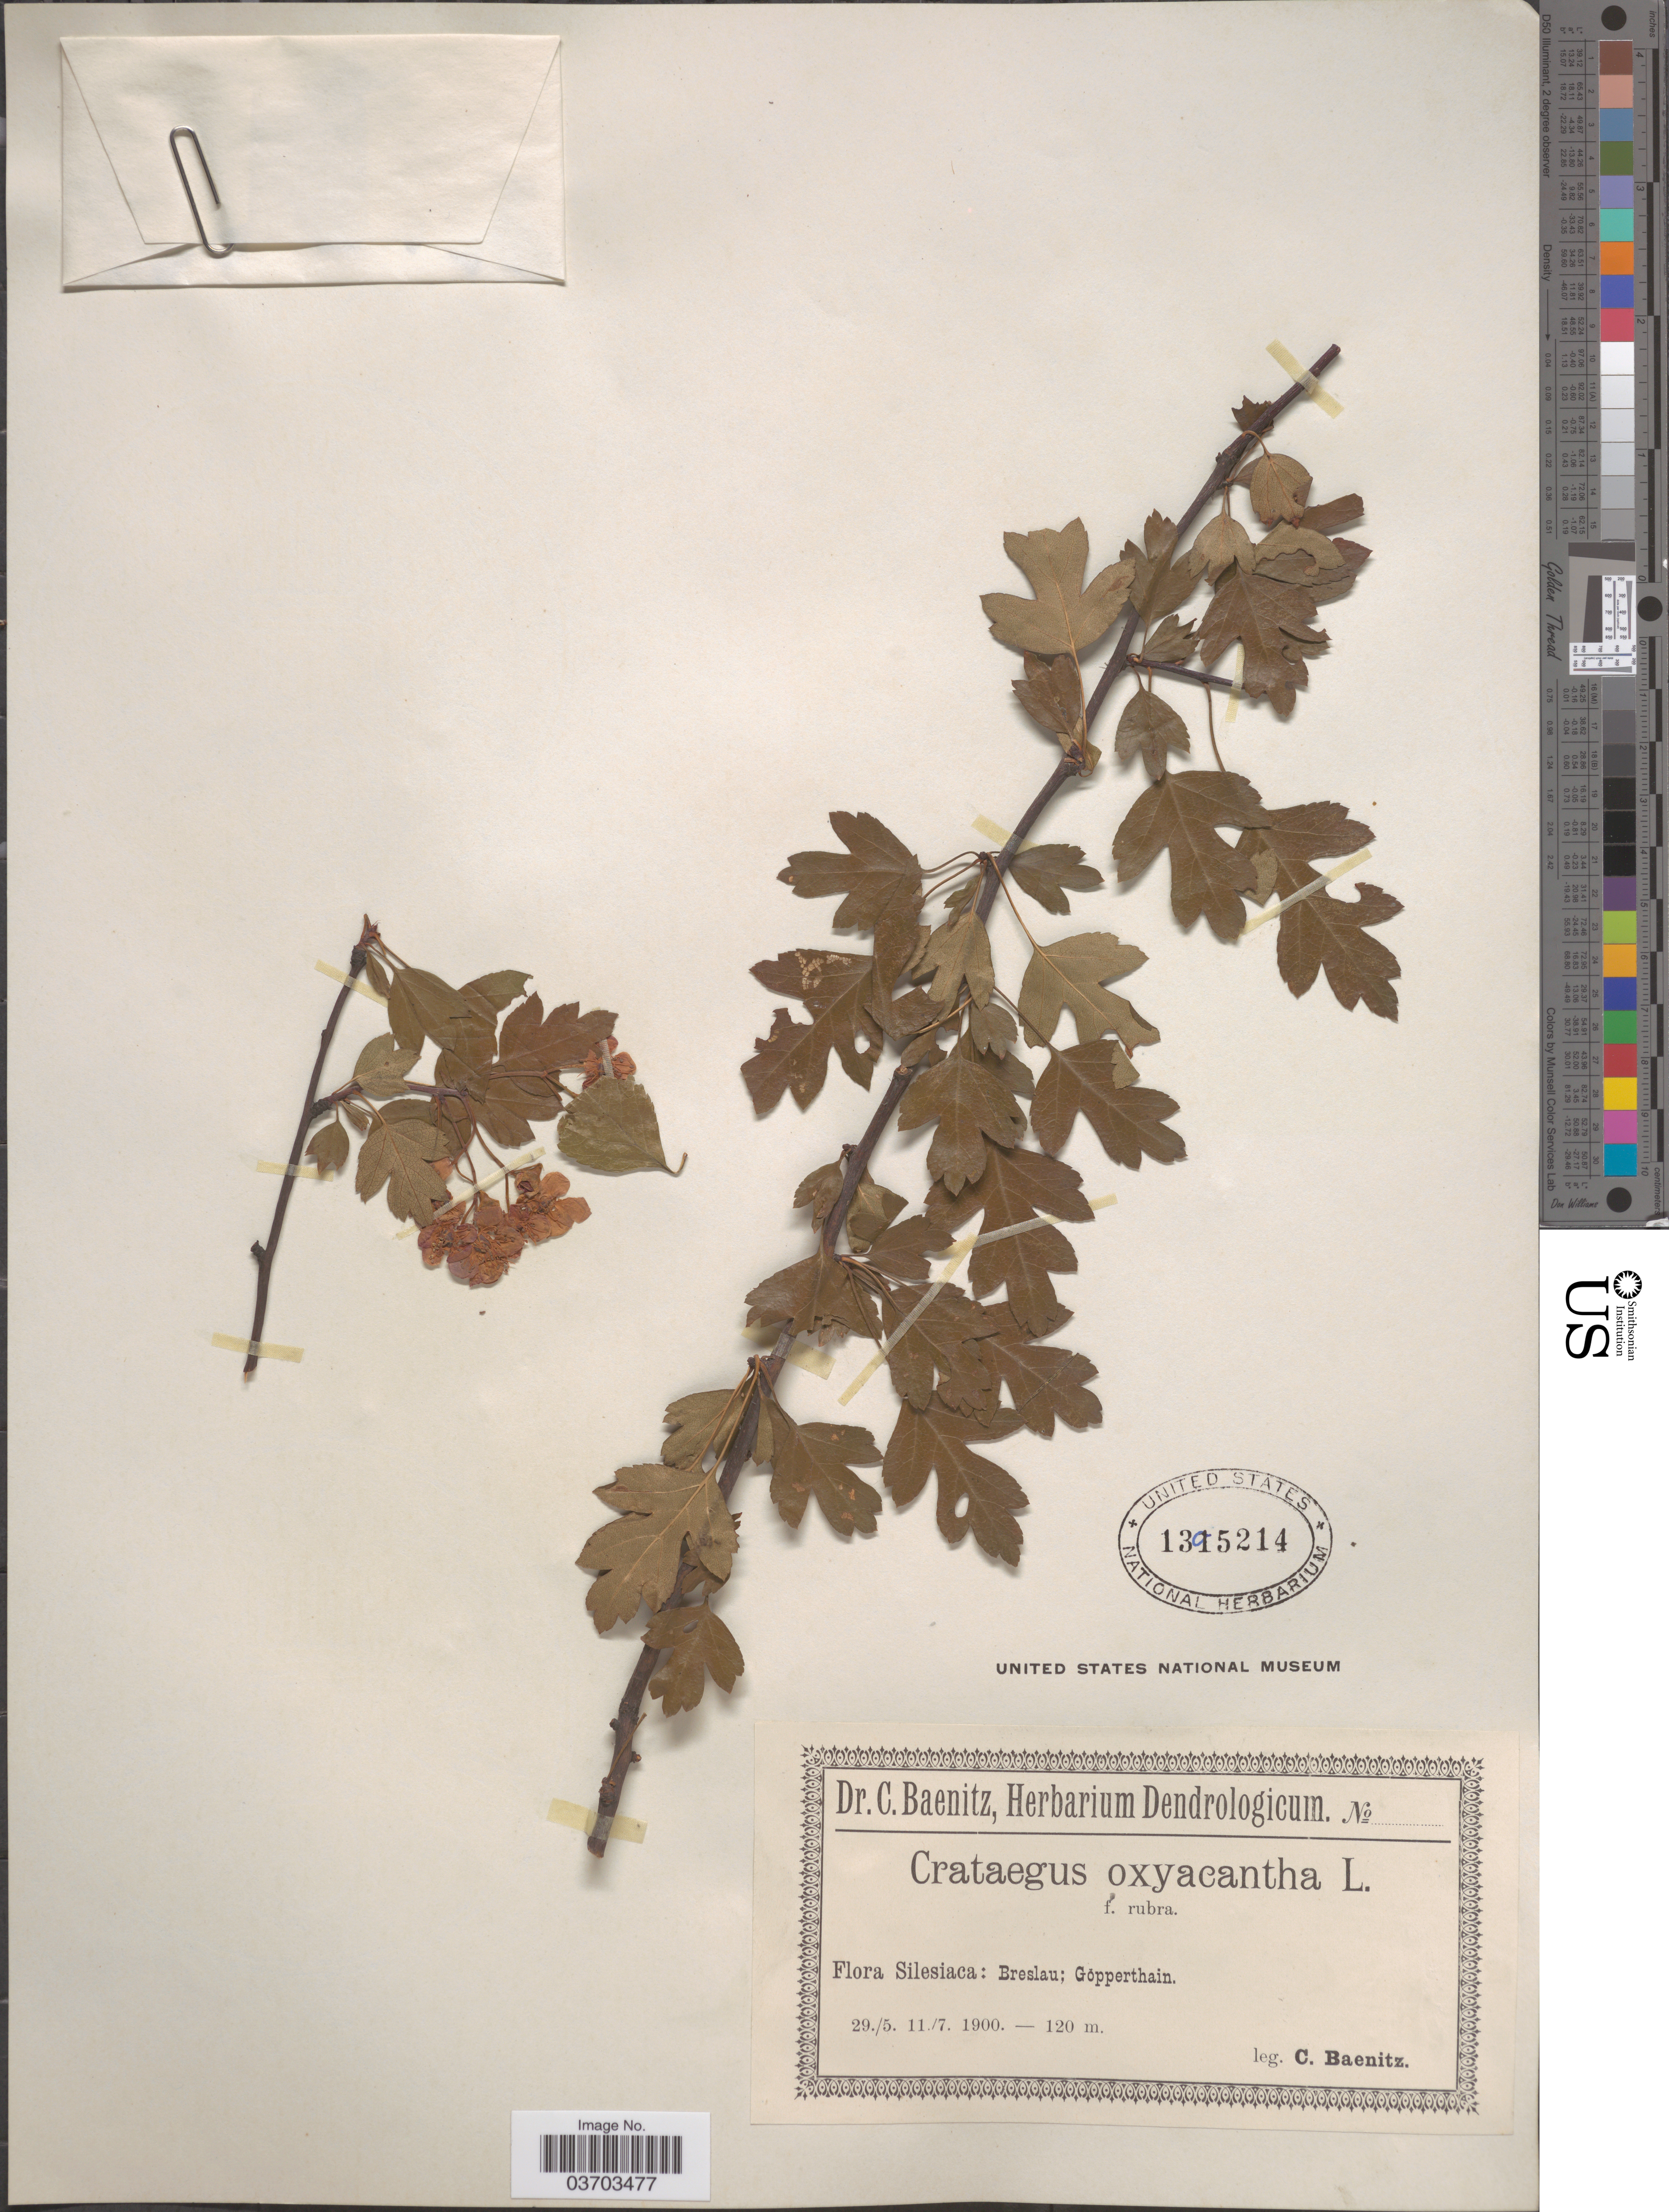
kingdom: Plantae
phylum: Tracheophyta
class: Magnoliopsida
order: Rosales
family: Rosaceae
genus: Crataegus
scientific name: Crataegus rhipidophylla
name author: Gand.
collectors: C. G. Baenitz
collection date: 1900-05-29/1900-07-11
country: Poland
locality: Silesiaca: Breslau; Göpperthain.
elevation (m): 120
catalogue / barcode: US 1395214